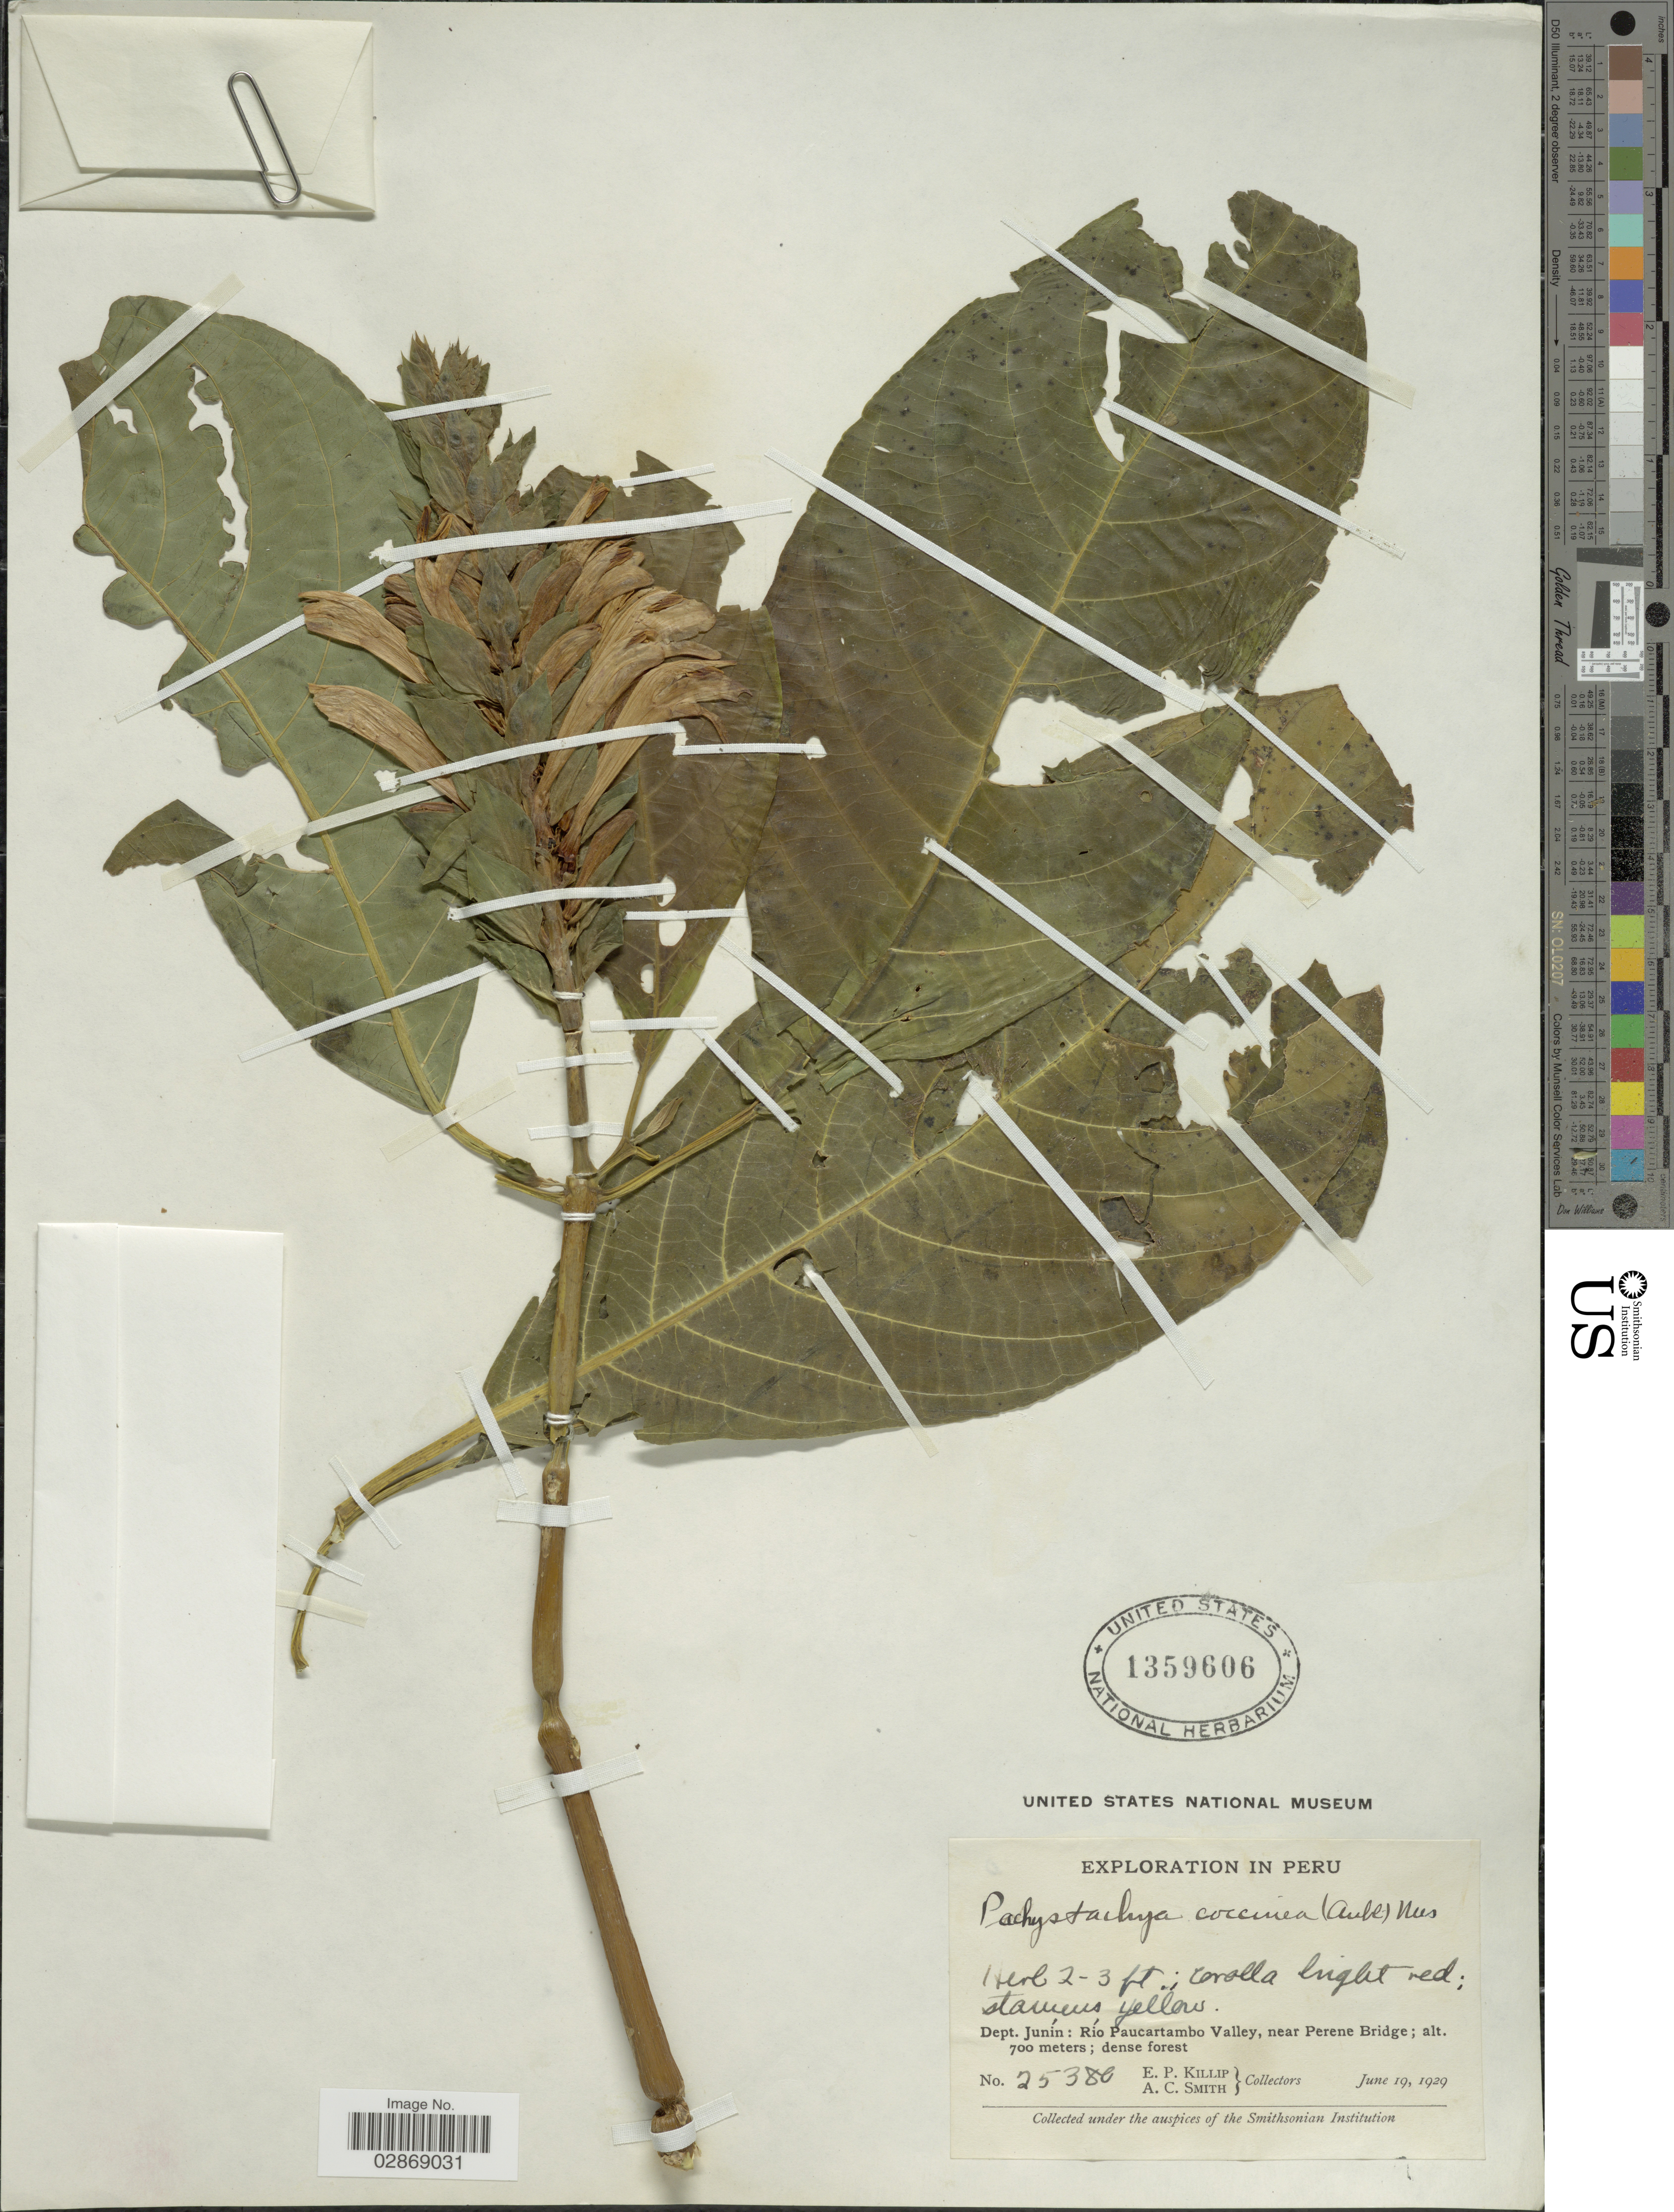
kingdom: Plantae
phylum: Tracheophyta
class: Magnoliopsida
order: Lamiales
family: Acanthaceae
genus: Pachystachys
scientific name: Pachystachys spicata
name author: (Ruiz & Pav.) Wassh.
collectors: E. P. Killip & A. C. Smith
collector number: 25380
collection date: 1929-06-19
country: Peru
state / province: Junín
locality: Dept. Junín: Río Paucartambo Valley, near Perene Bridge.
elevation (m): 700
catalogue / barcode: US 1359606